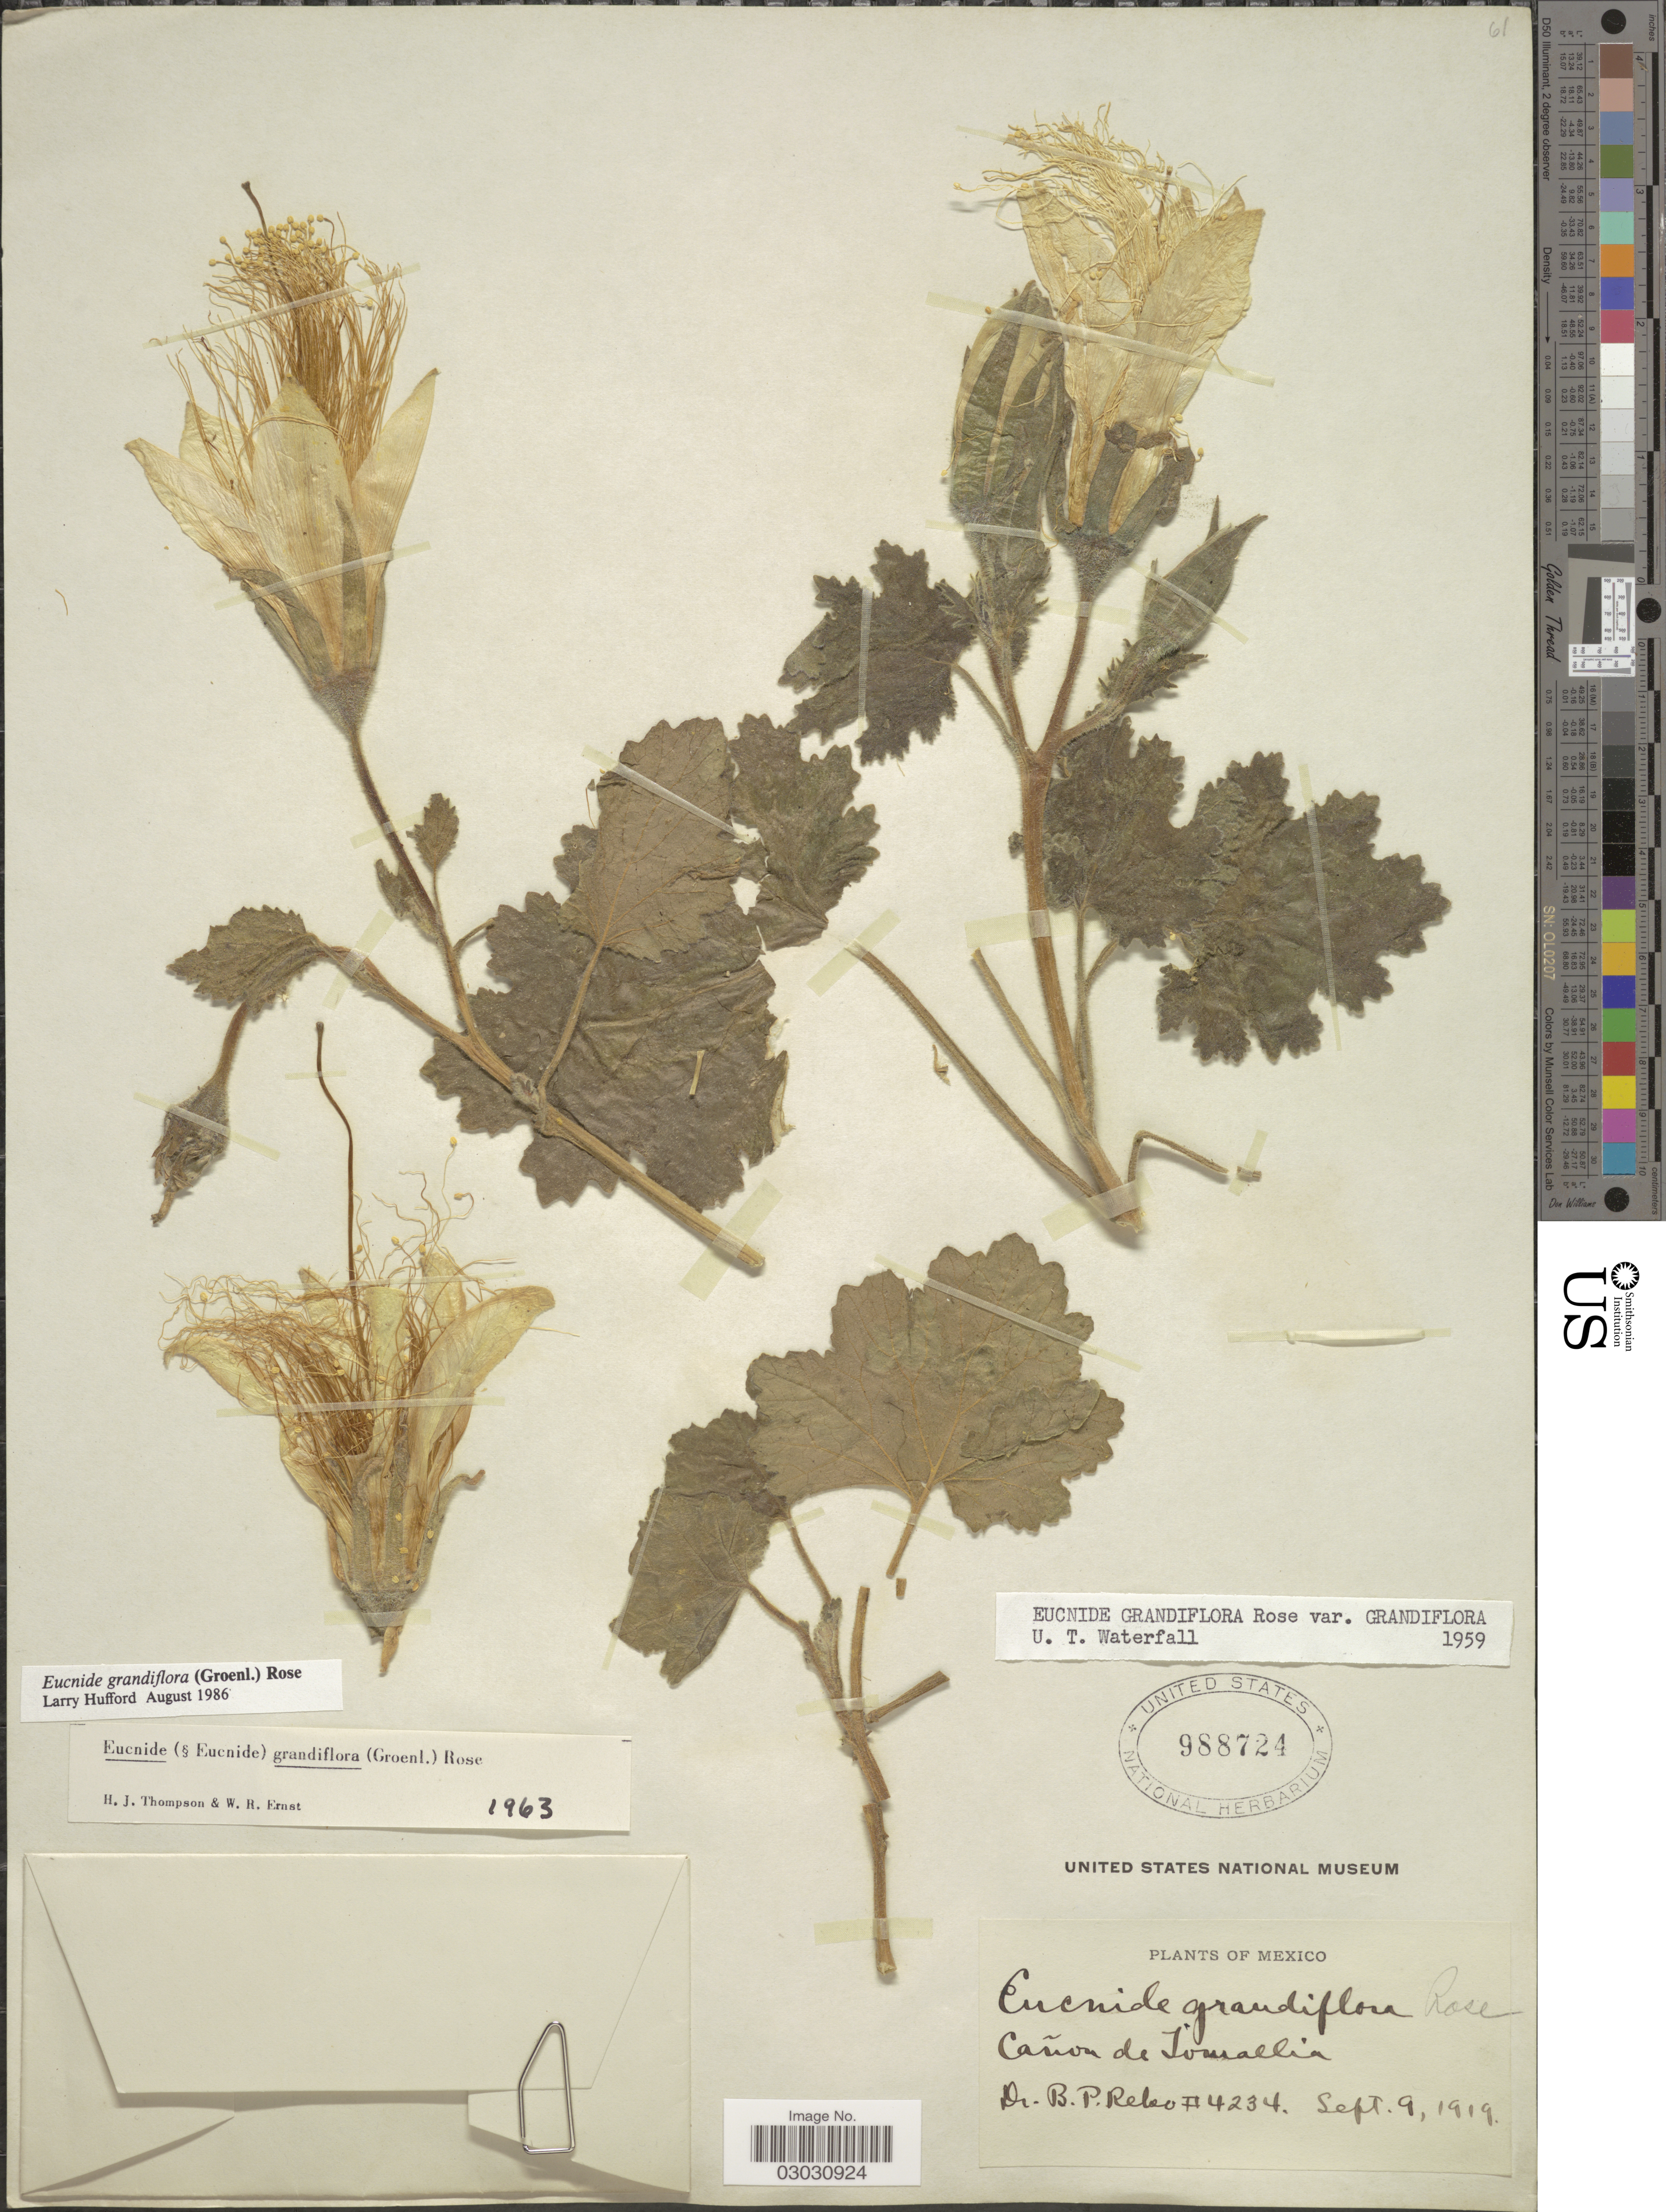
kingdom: Plantae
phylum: Tracheophyta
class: Magnoliopsida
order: Cornales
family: Loasaceae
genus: Eucnide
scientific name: Eucnide grandiflora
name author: (Groenland) Rose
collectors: B. P. Reko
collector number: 4234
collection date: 1919-09-09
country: Mexico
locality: Cañon de Tomallin.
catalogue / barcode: US 988724